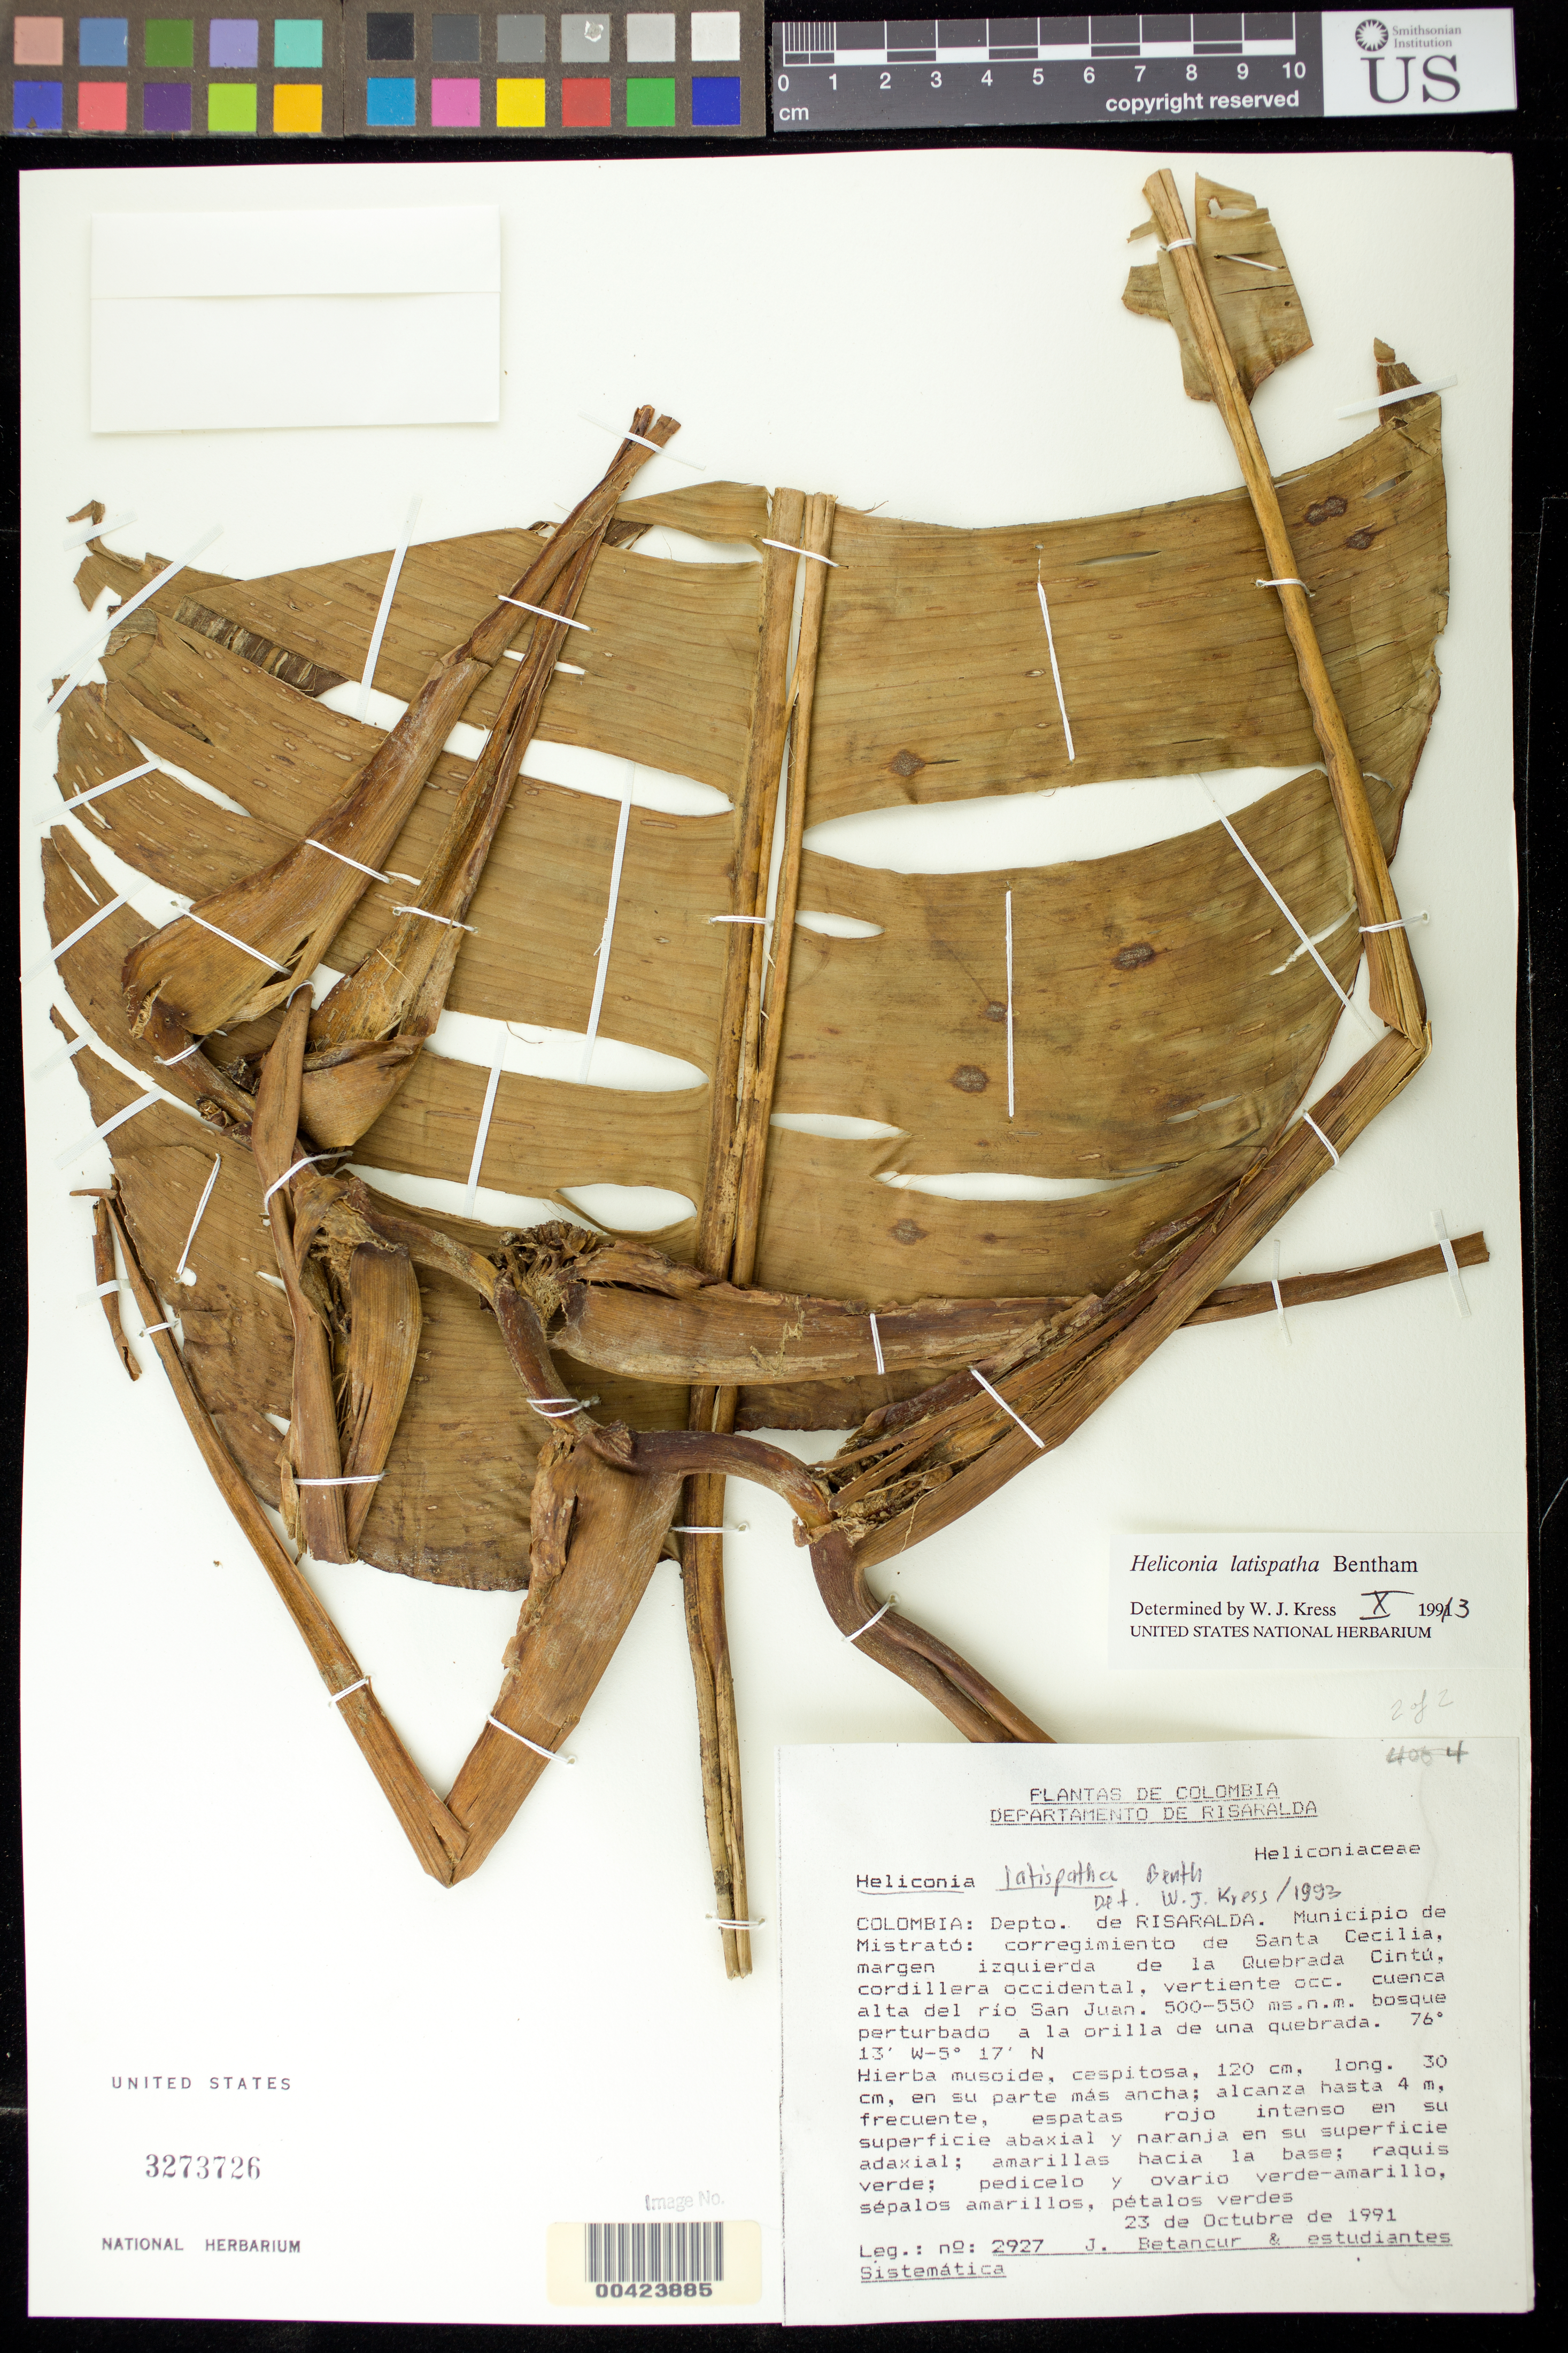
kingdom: Plantae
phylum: Tracheophyta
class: Liliopsida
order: Zingiberales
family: Heliconiaceae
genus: Heliconia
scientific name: Heliconia latispatha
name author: Benth.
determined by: Kress, W. J., (US), Smithsonian Institution - National Museum of Natural History (UNITED STATES)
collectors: J. C. Betancur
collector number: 2927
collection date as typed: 23 Oct 1991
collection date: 1991-10-23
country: Colombia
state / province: Risaralda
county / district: Mistrató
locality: Corregimento de Santa Cecilia; Quebrada Cintu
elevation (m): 500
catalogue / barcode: US 3273726